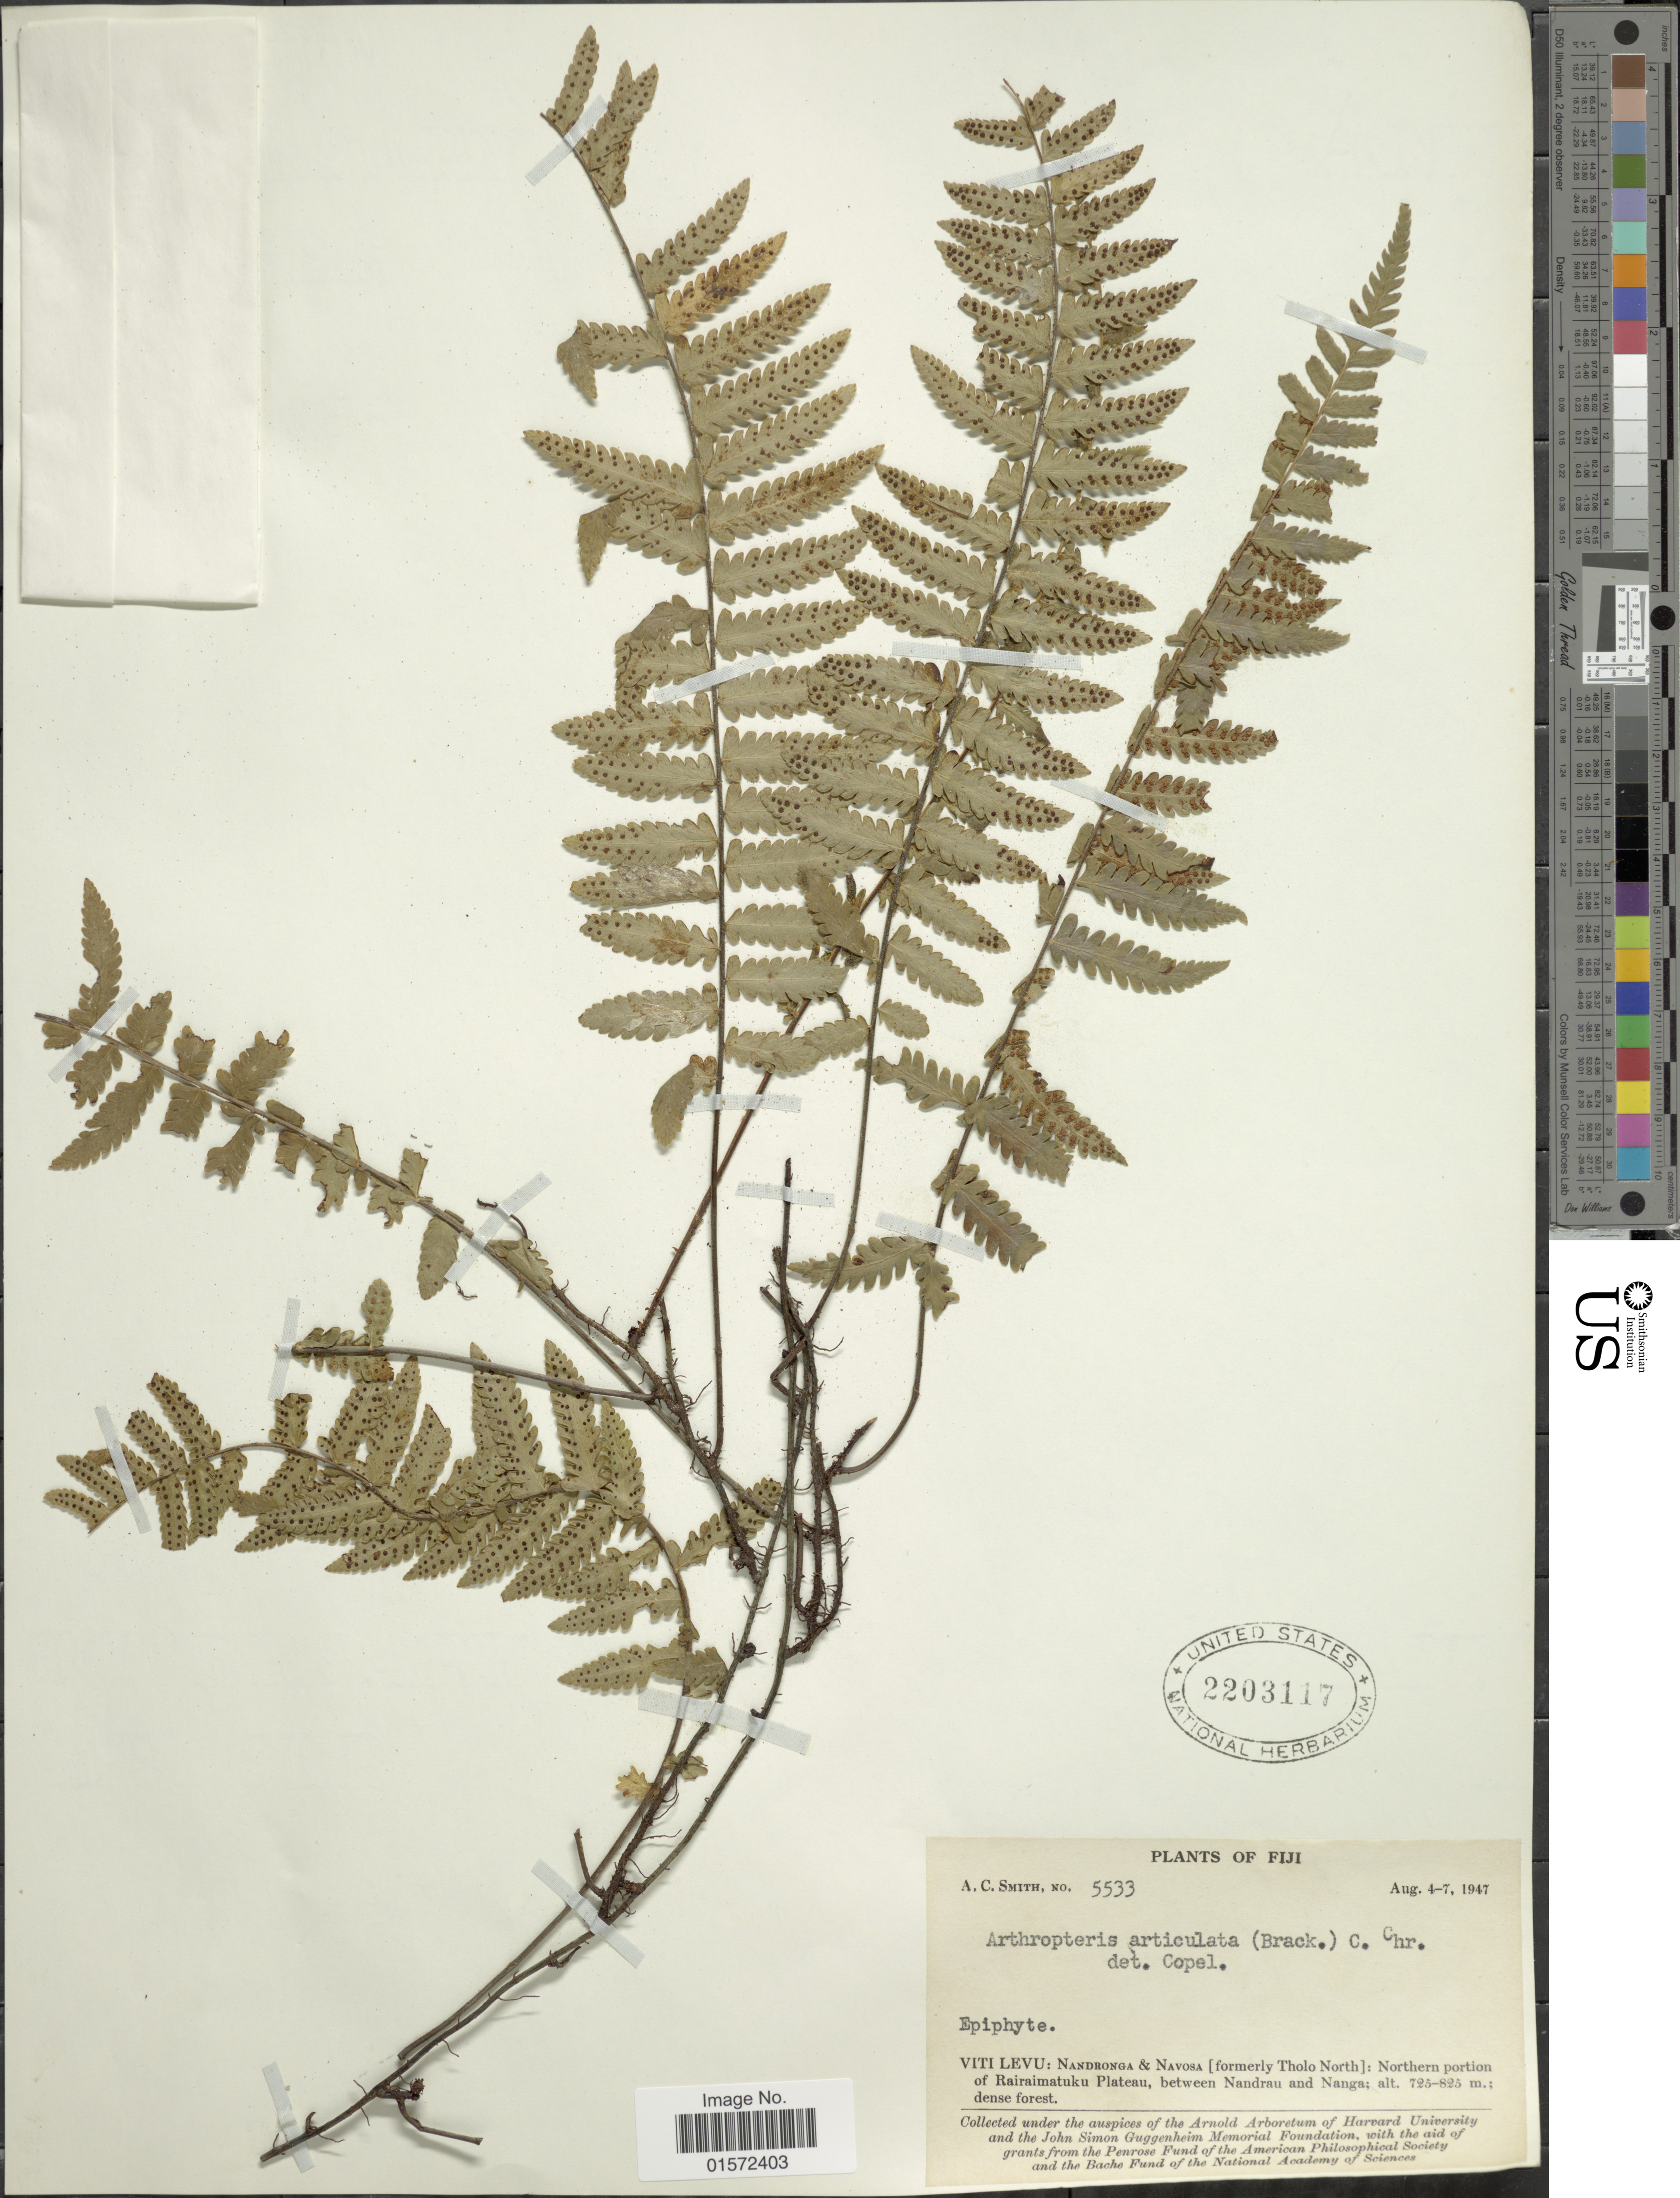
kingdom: Plantae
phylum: Tracheophyta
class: Polypodiopsida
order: Polypodiales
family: Tectariaceae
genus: Arthropteris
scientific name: Arthropteris articulata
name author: (Brack.) C. Chr.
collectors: A. C. Smith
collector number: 5533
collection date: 1947-08-04/1947-08-07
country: Fiji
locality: Viti Levu: Nandronga & Novasa [formerly Tholo North]: Northern portion of Rairaimatuku Plateau, between nandrau and nanga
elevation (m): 725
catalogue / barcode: US 2203117